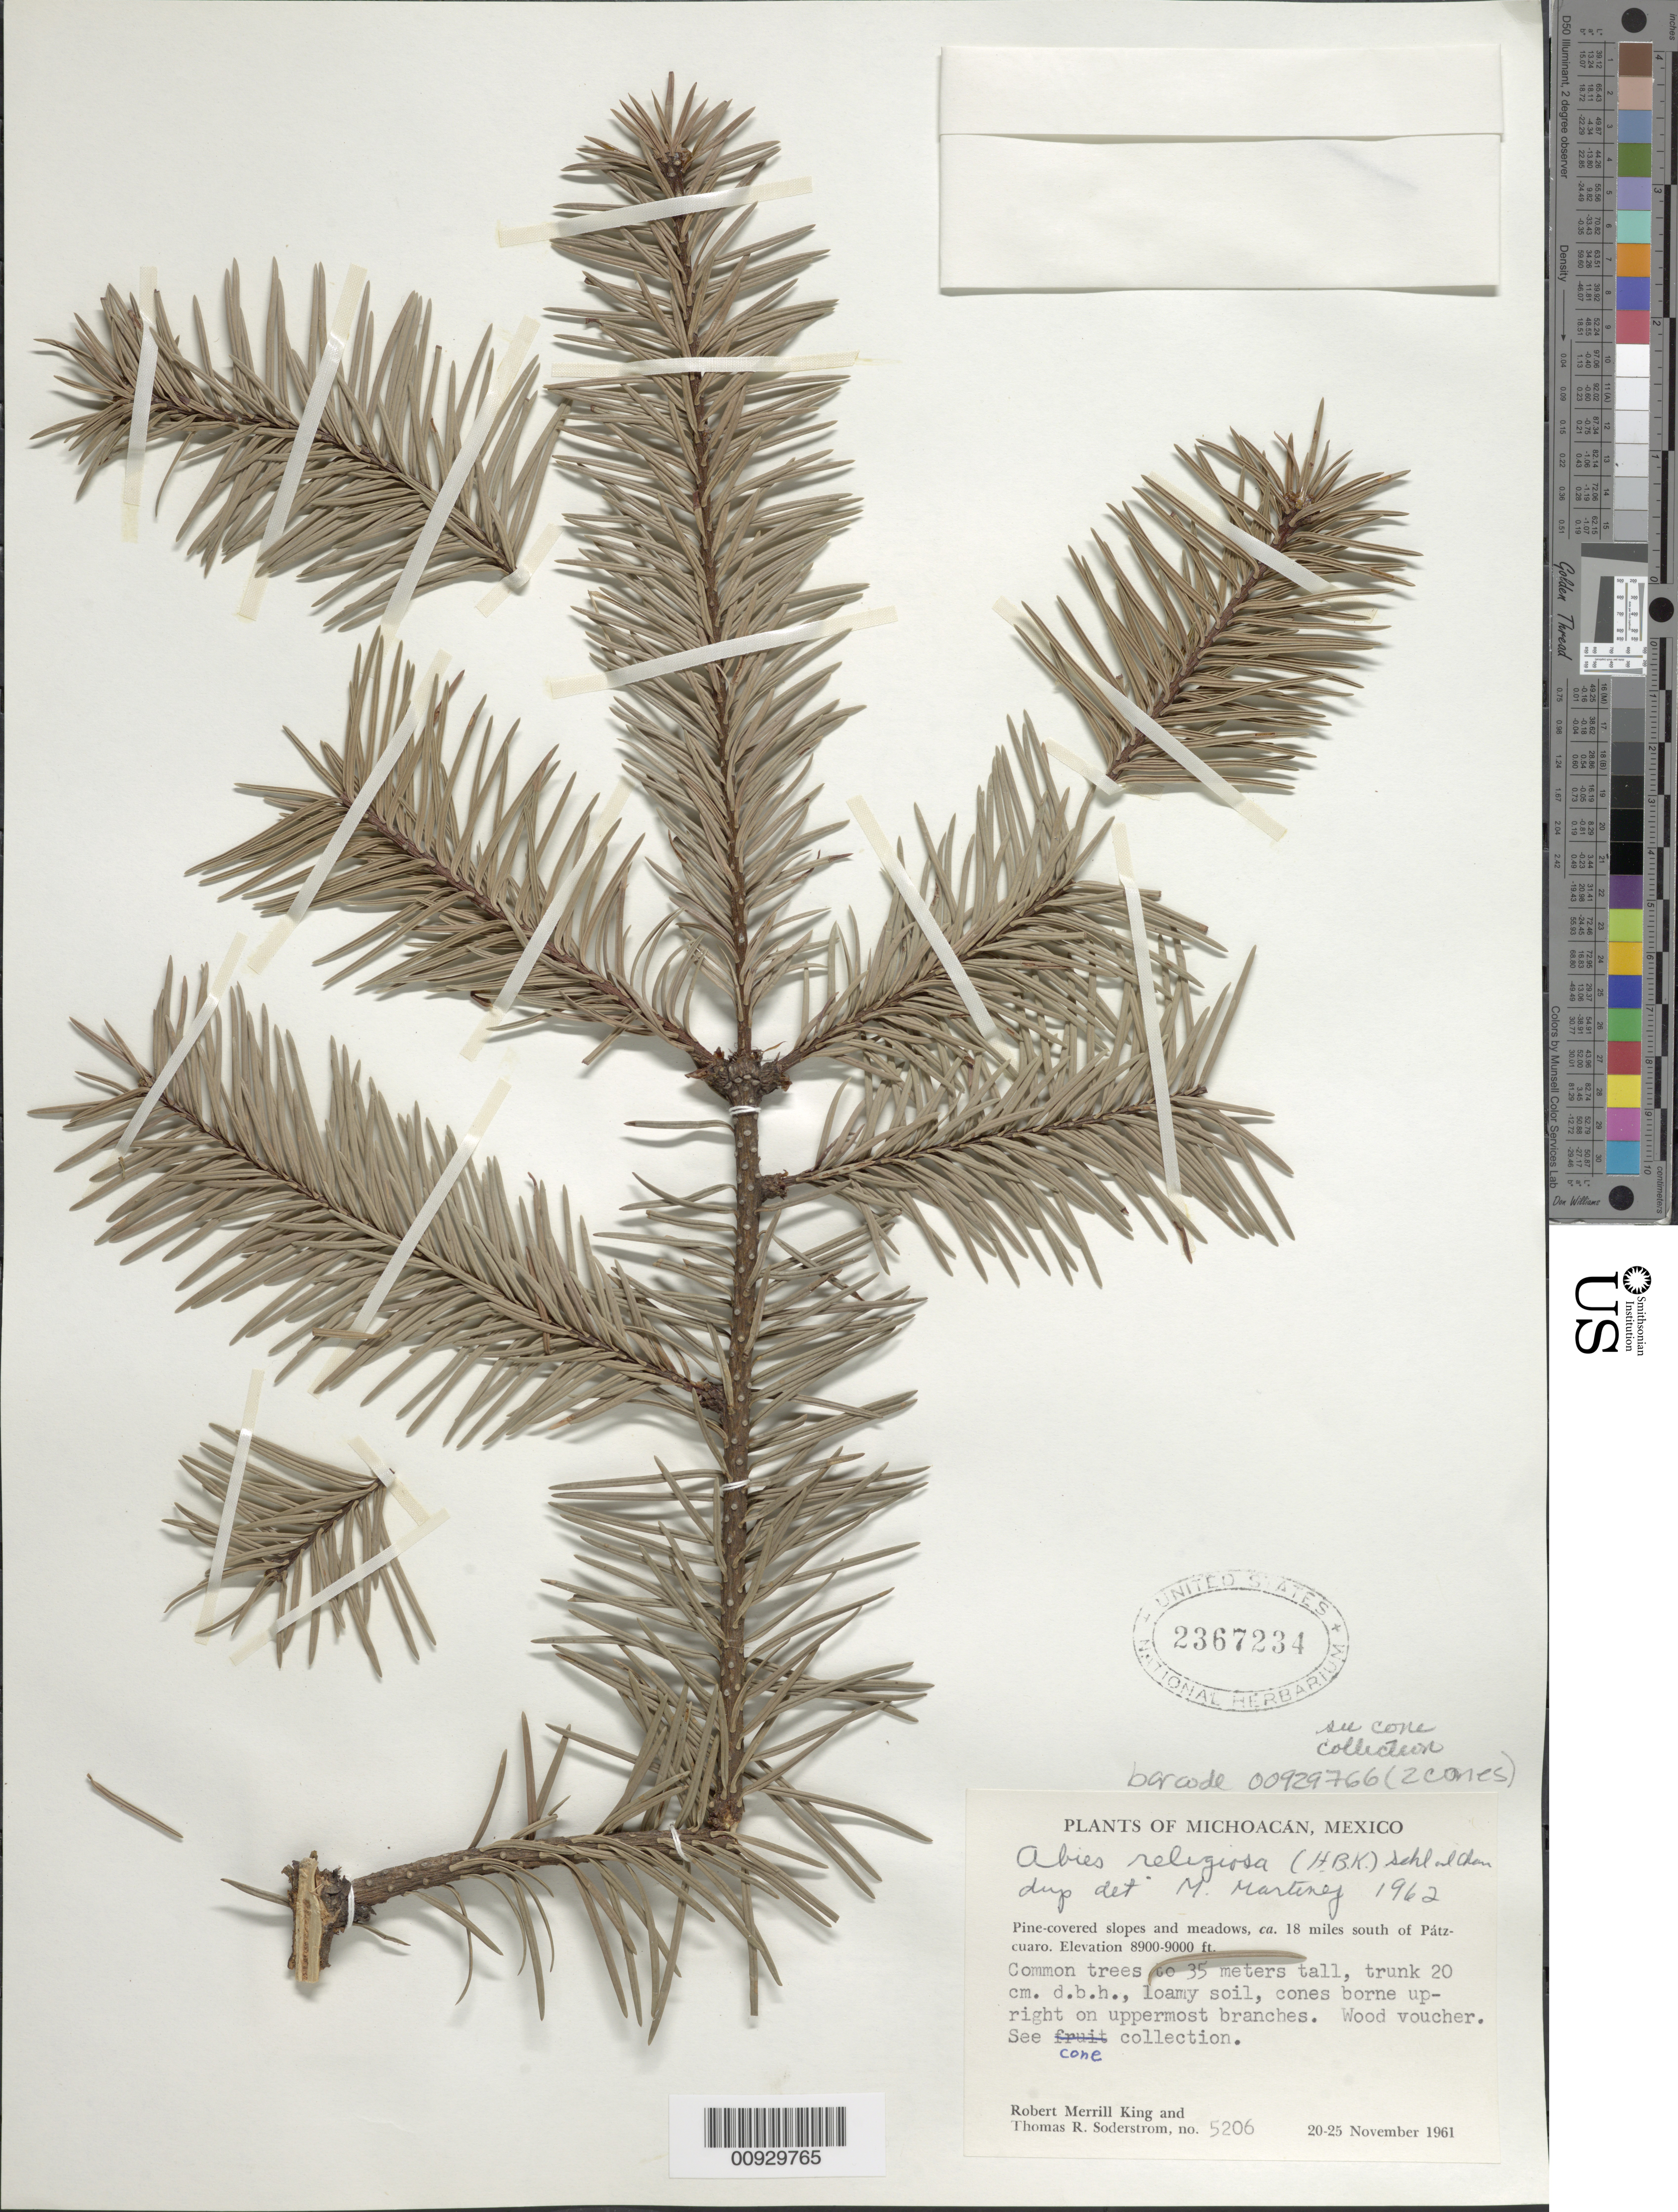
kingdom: Plantae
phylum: Tracheophyta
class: Pinopsida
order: Pinales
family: Pinaceae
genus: Abies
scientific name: Abies religiosa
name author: (Kunth) Schltdl. & Cham.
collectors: R. M. King & T. R. Soderstrom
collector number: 5206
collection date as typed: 20 Nov 1961 to 25 Nov 1961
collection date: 1961-11-20/1961-11-25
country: Mexico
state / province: Michoacán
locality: ca. 18 miles south of Pátzcuaro.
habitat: Pine-covered slopes and meadows. Loamy soil.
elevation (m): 2713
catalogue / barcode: US 2367234